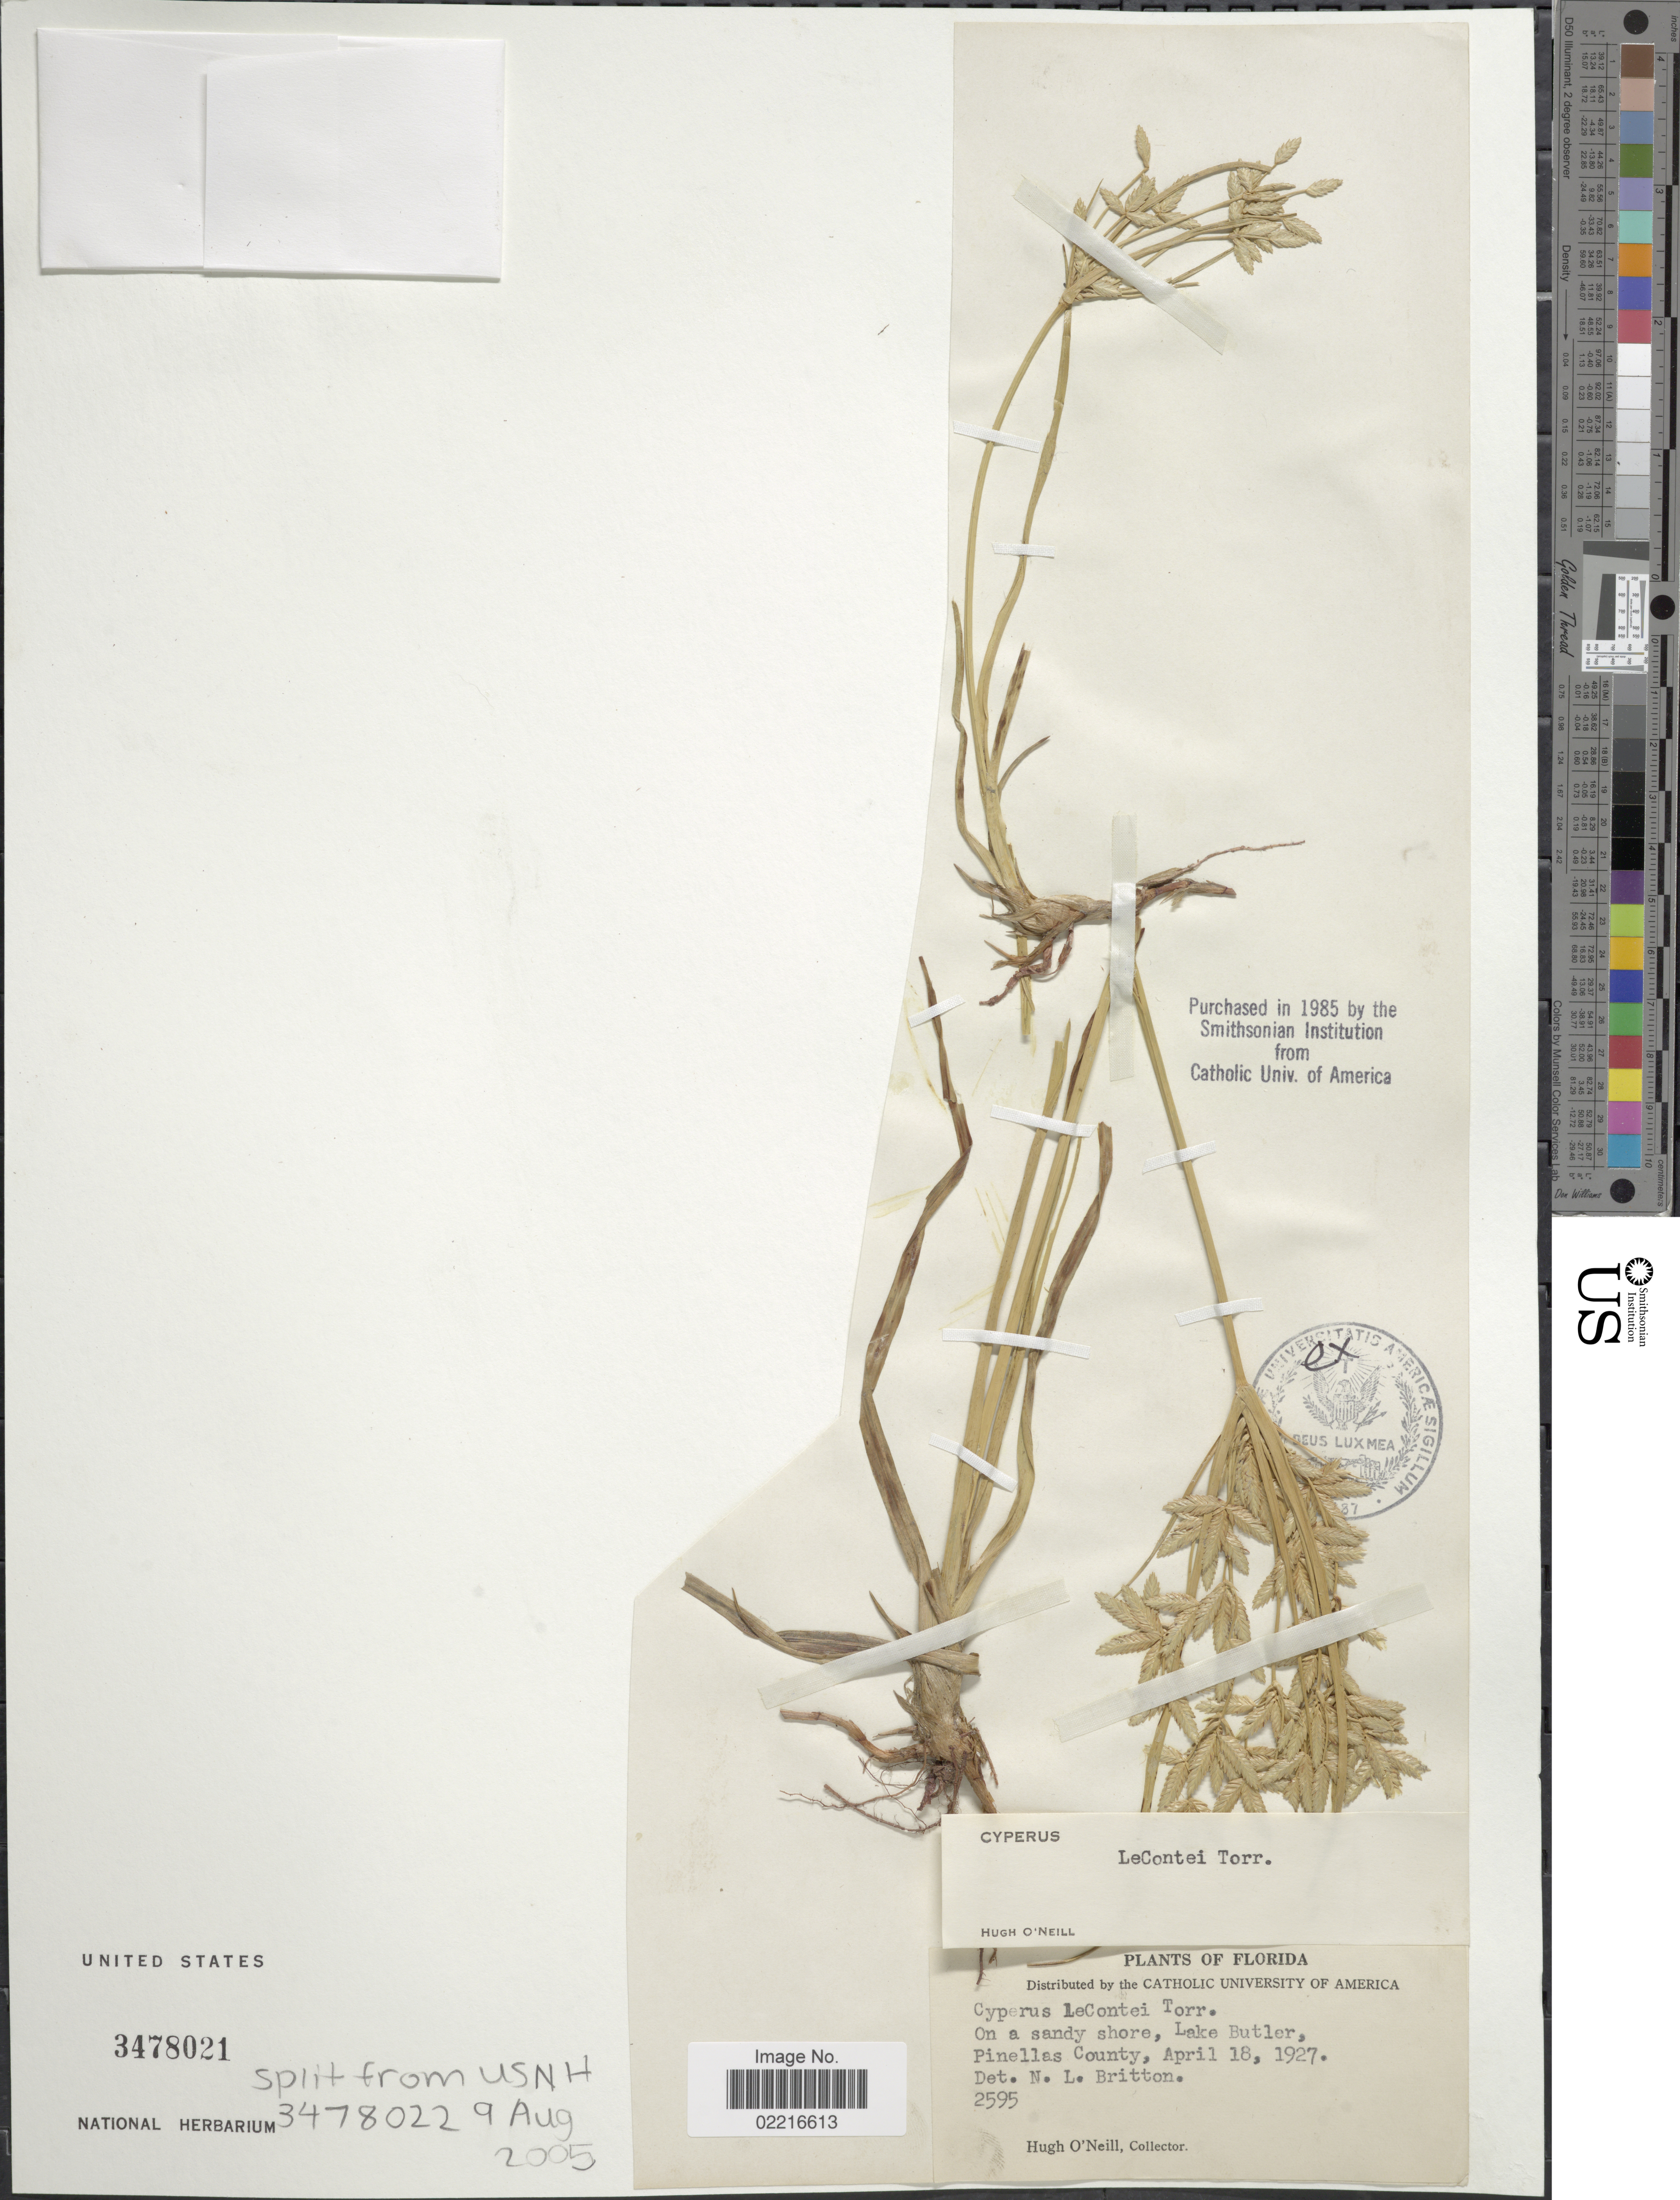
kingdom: Plantae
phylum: Tracheophyta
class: Liliopsida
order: Poales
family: Cyperaceae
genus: Cyperus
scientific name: Cyperus lecontei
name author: Torr. ex Steud.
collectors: H. O'Neill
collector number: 2595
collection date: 1927-04-18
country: United States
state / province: Florida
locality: Lake Butler, Pinellas County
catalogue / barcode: US 3478021